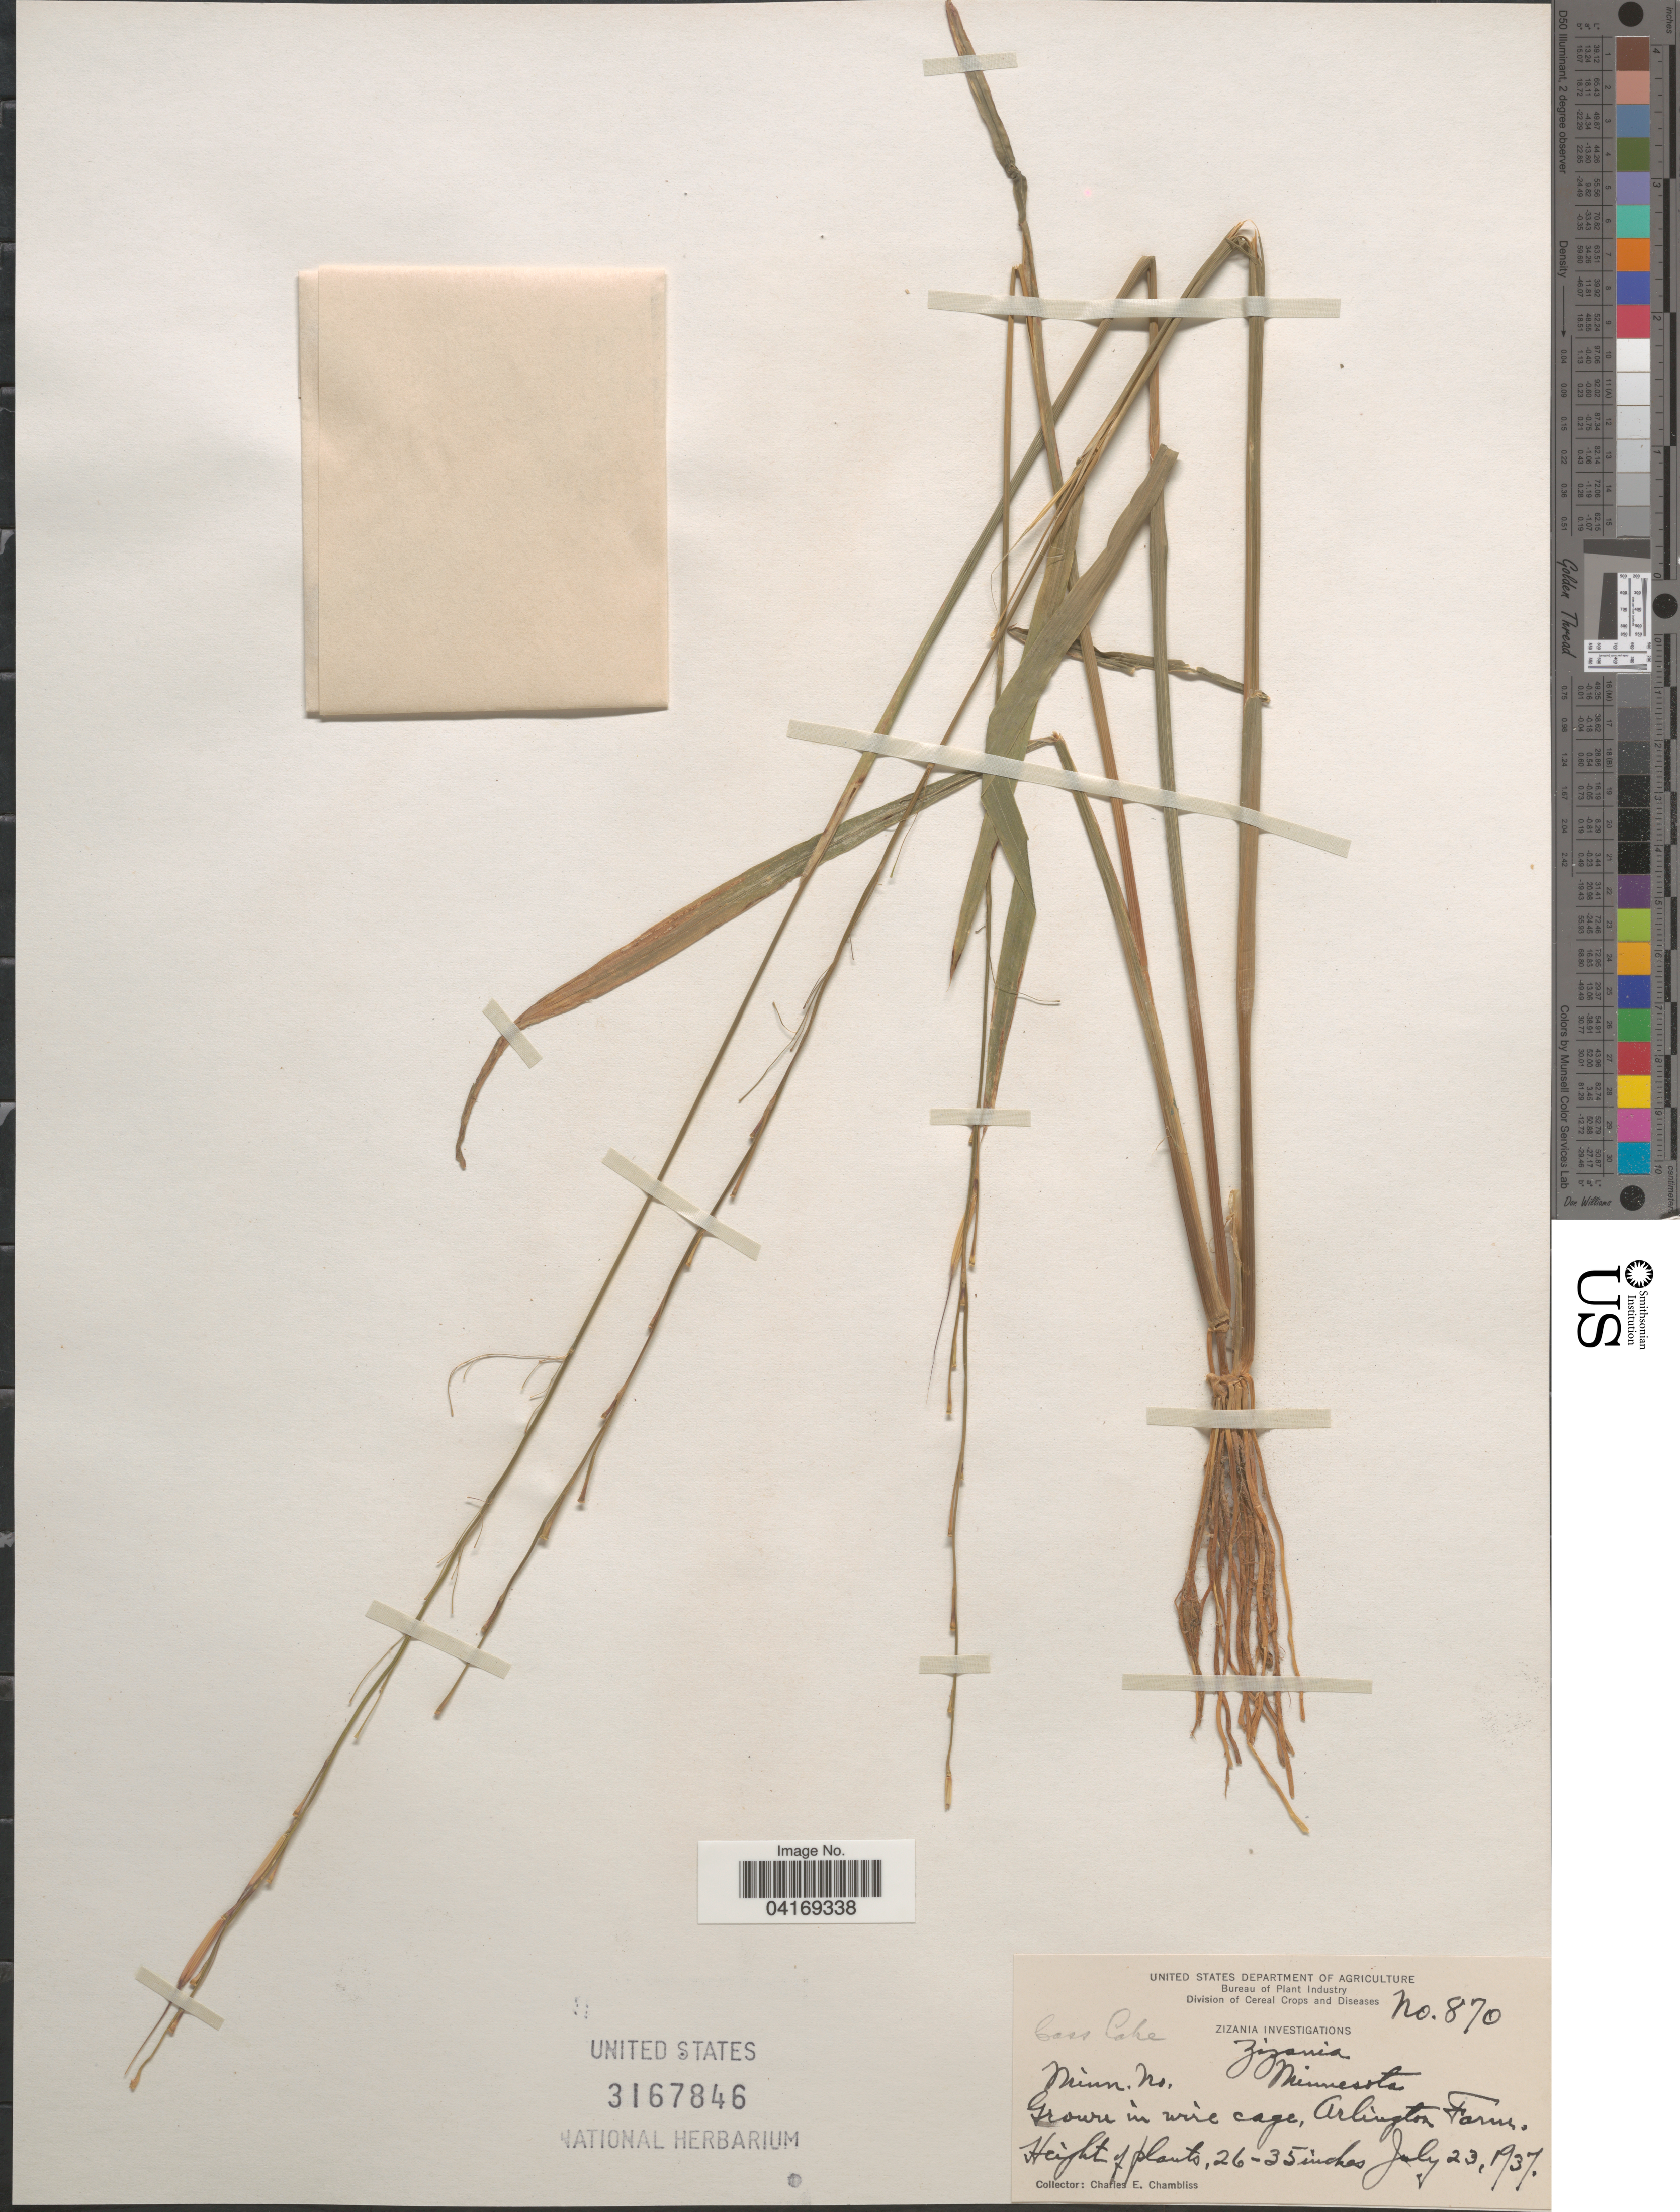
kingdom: Plantae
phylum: Tracheophyta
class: Liliopsida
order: Poales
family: Poaceae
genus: Zizania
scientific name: Zizania sp.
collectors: C. Chambliss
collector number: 870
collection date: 1937-07-23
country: United States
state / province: Virginia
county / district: Arlington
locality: In wire cage, Arlington Farm.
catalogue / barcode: US 3167846